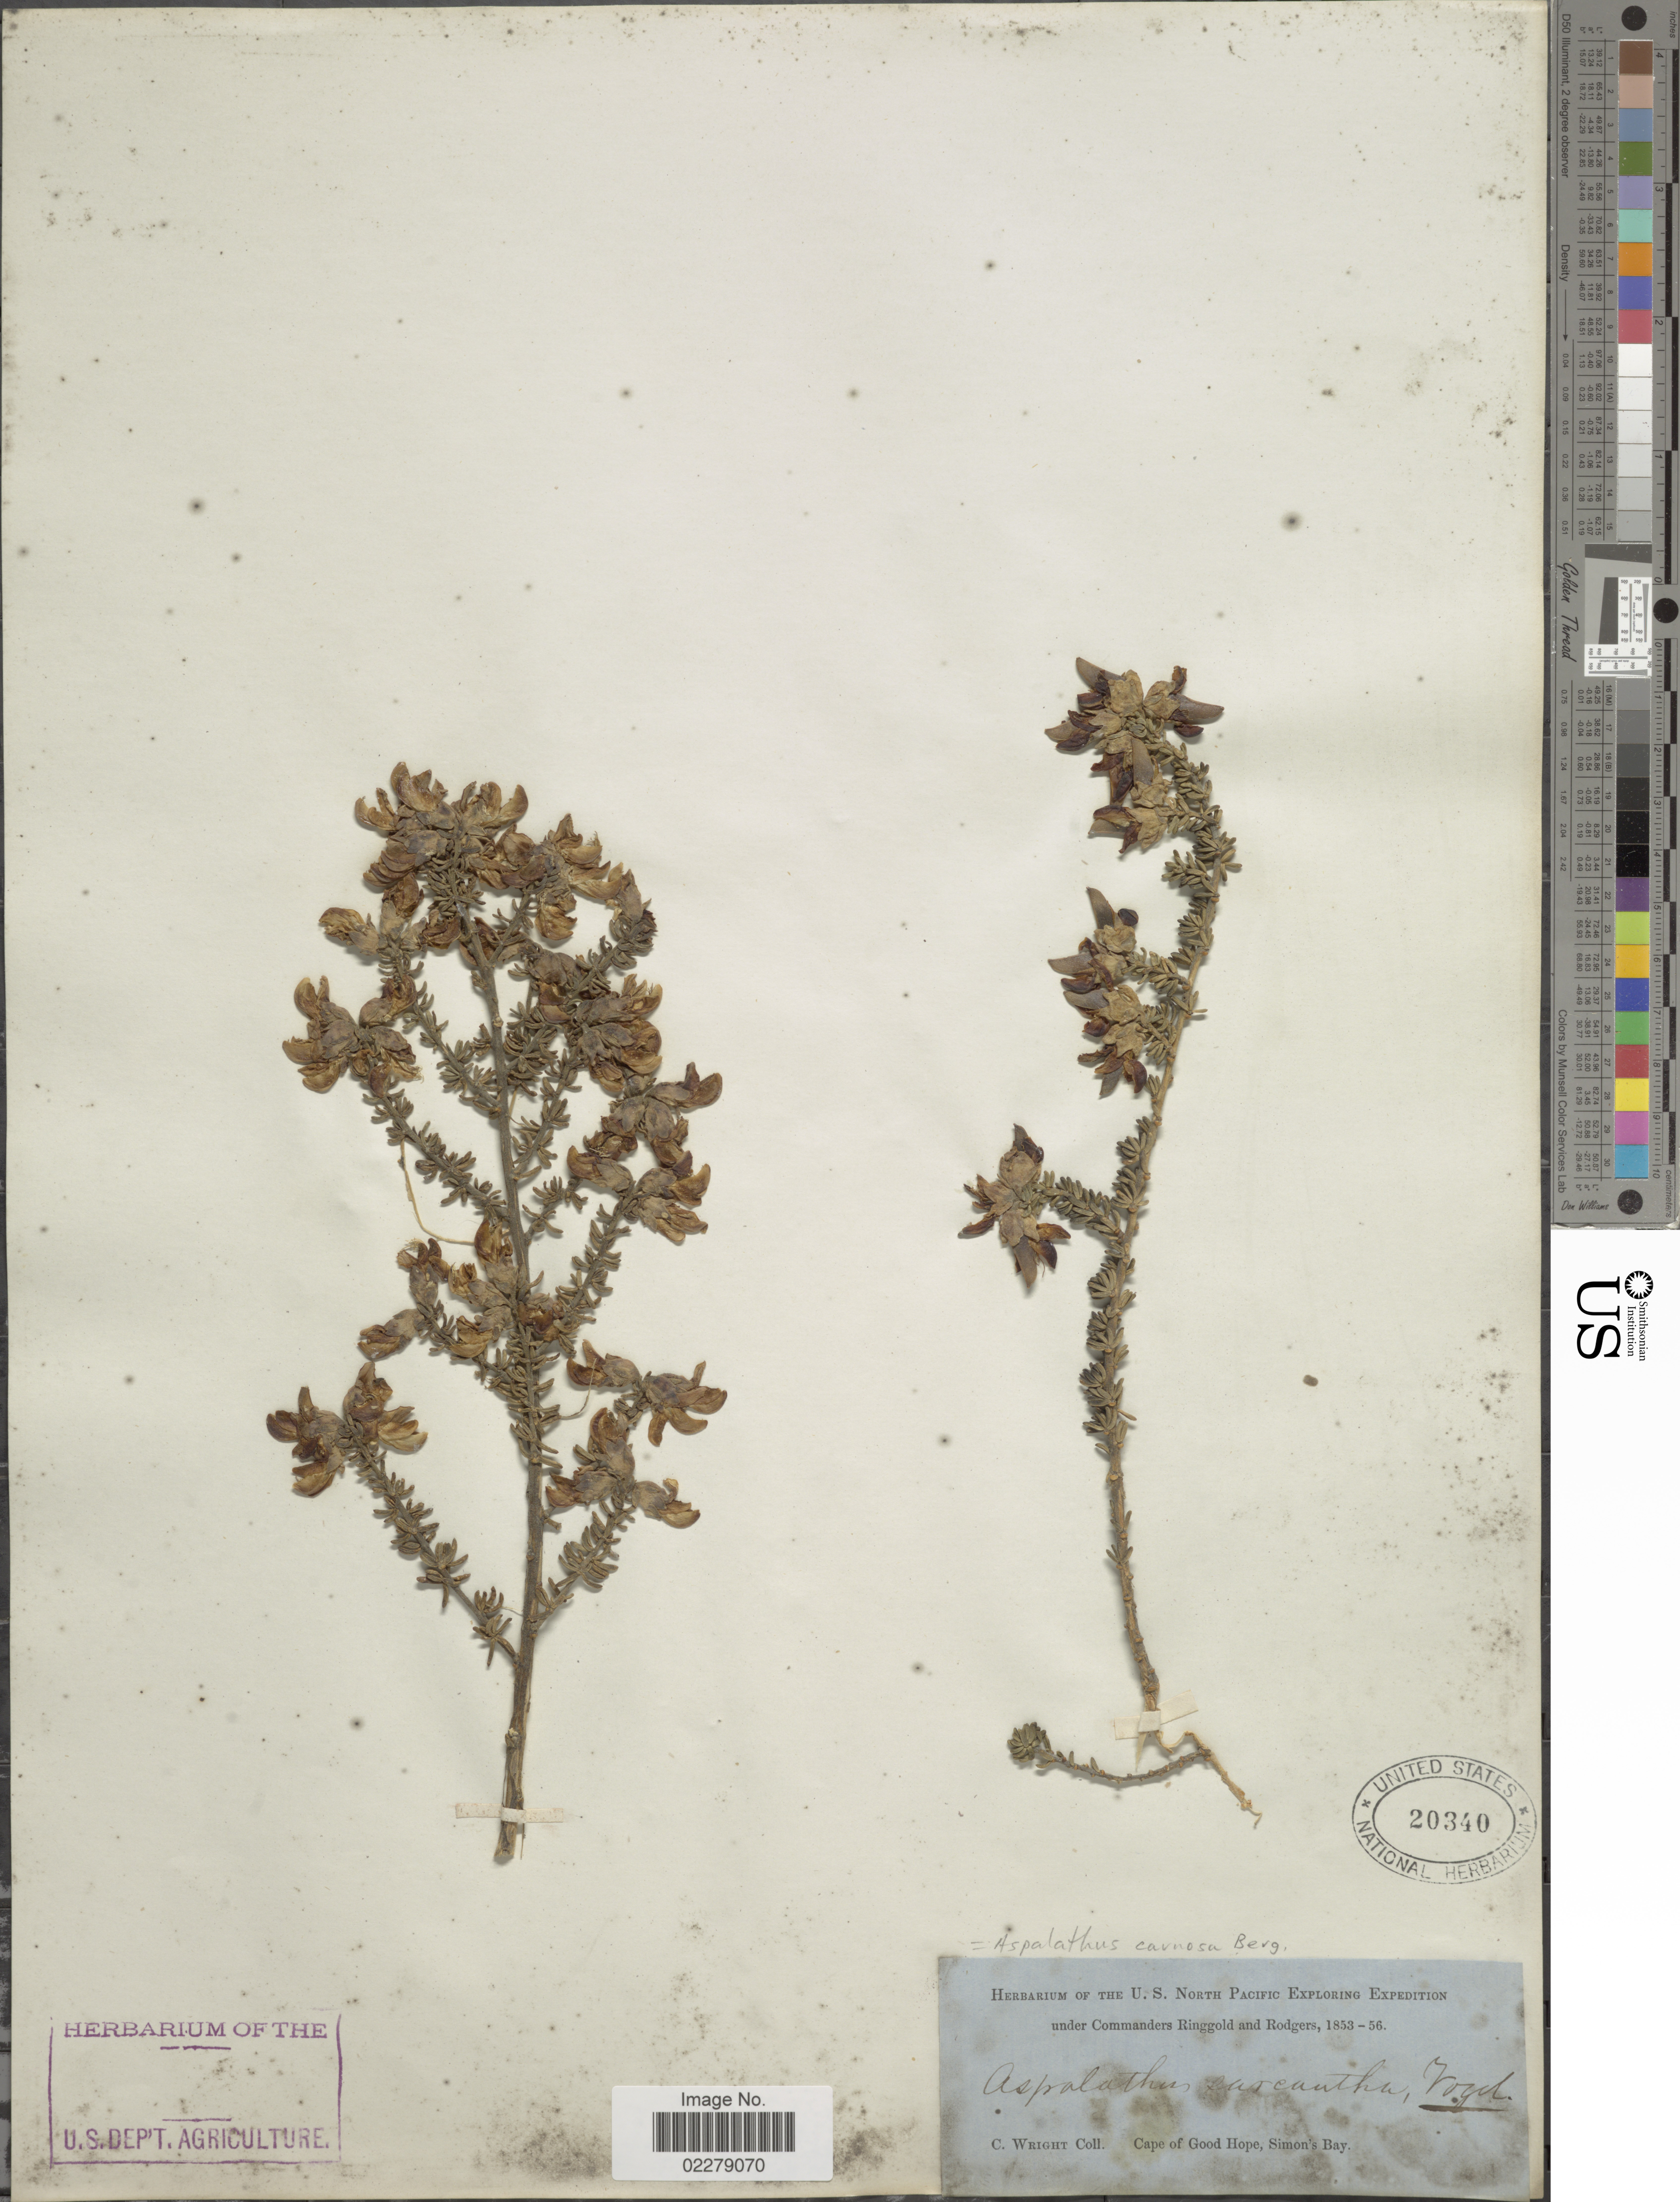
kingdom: Plantae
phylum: Tracheophyta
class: Magnoliopsida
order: Fabales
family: Fabaceae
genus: Aspalathus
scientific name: Aspalathus carnosa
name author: Bergius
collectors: C. Wright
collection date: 1853/1856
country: South Africa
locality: Cape of Good Hope, Simon's Bay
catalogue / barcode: US 20340